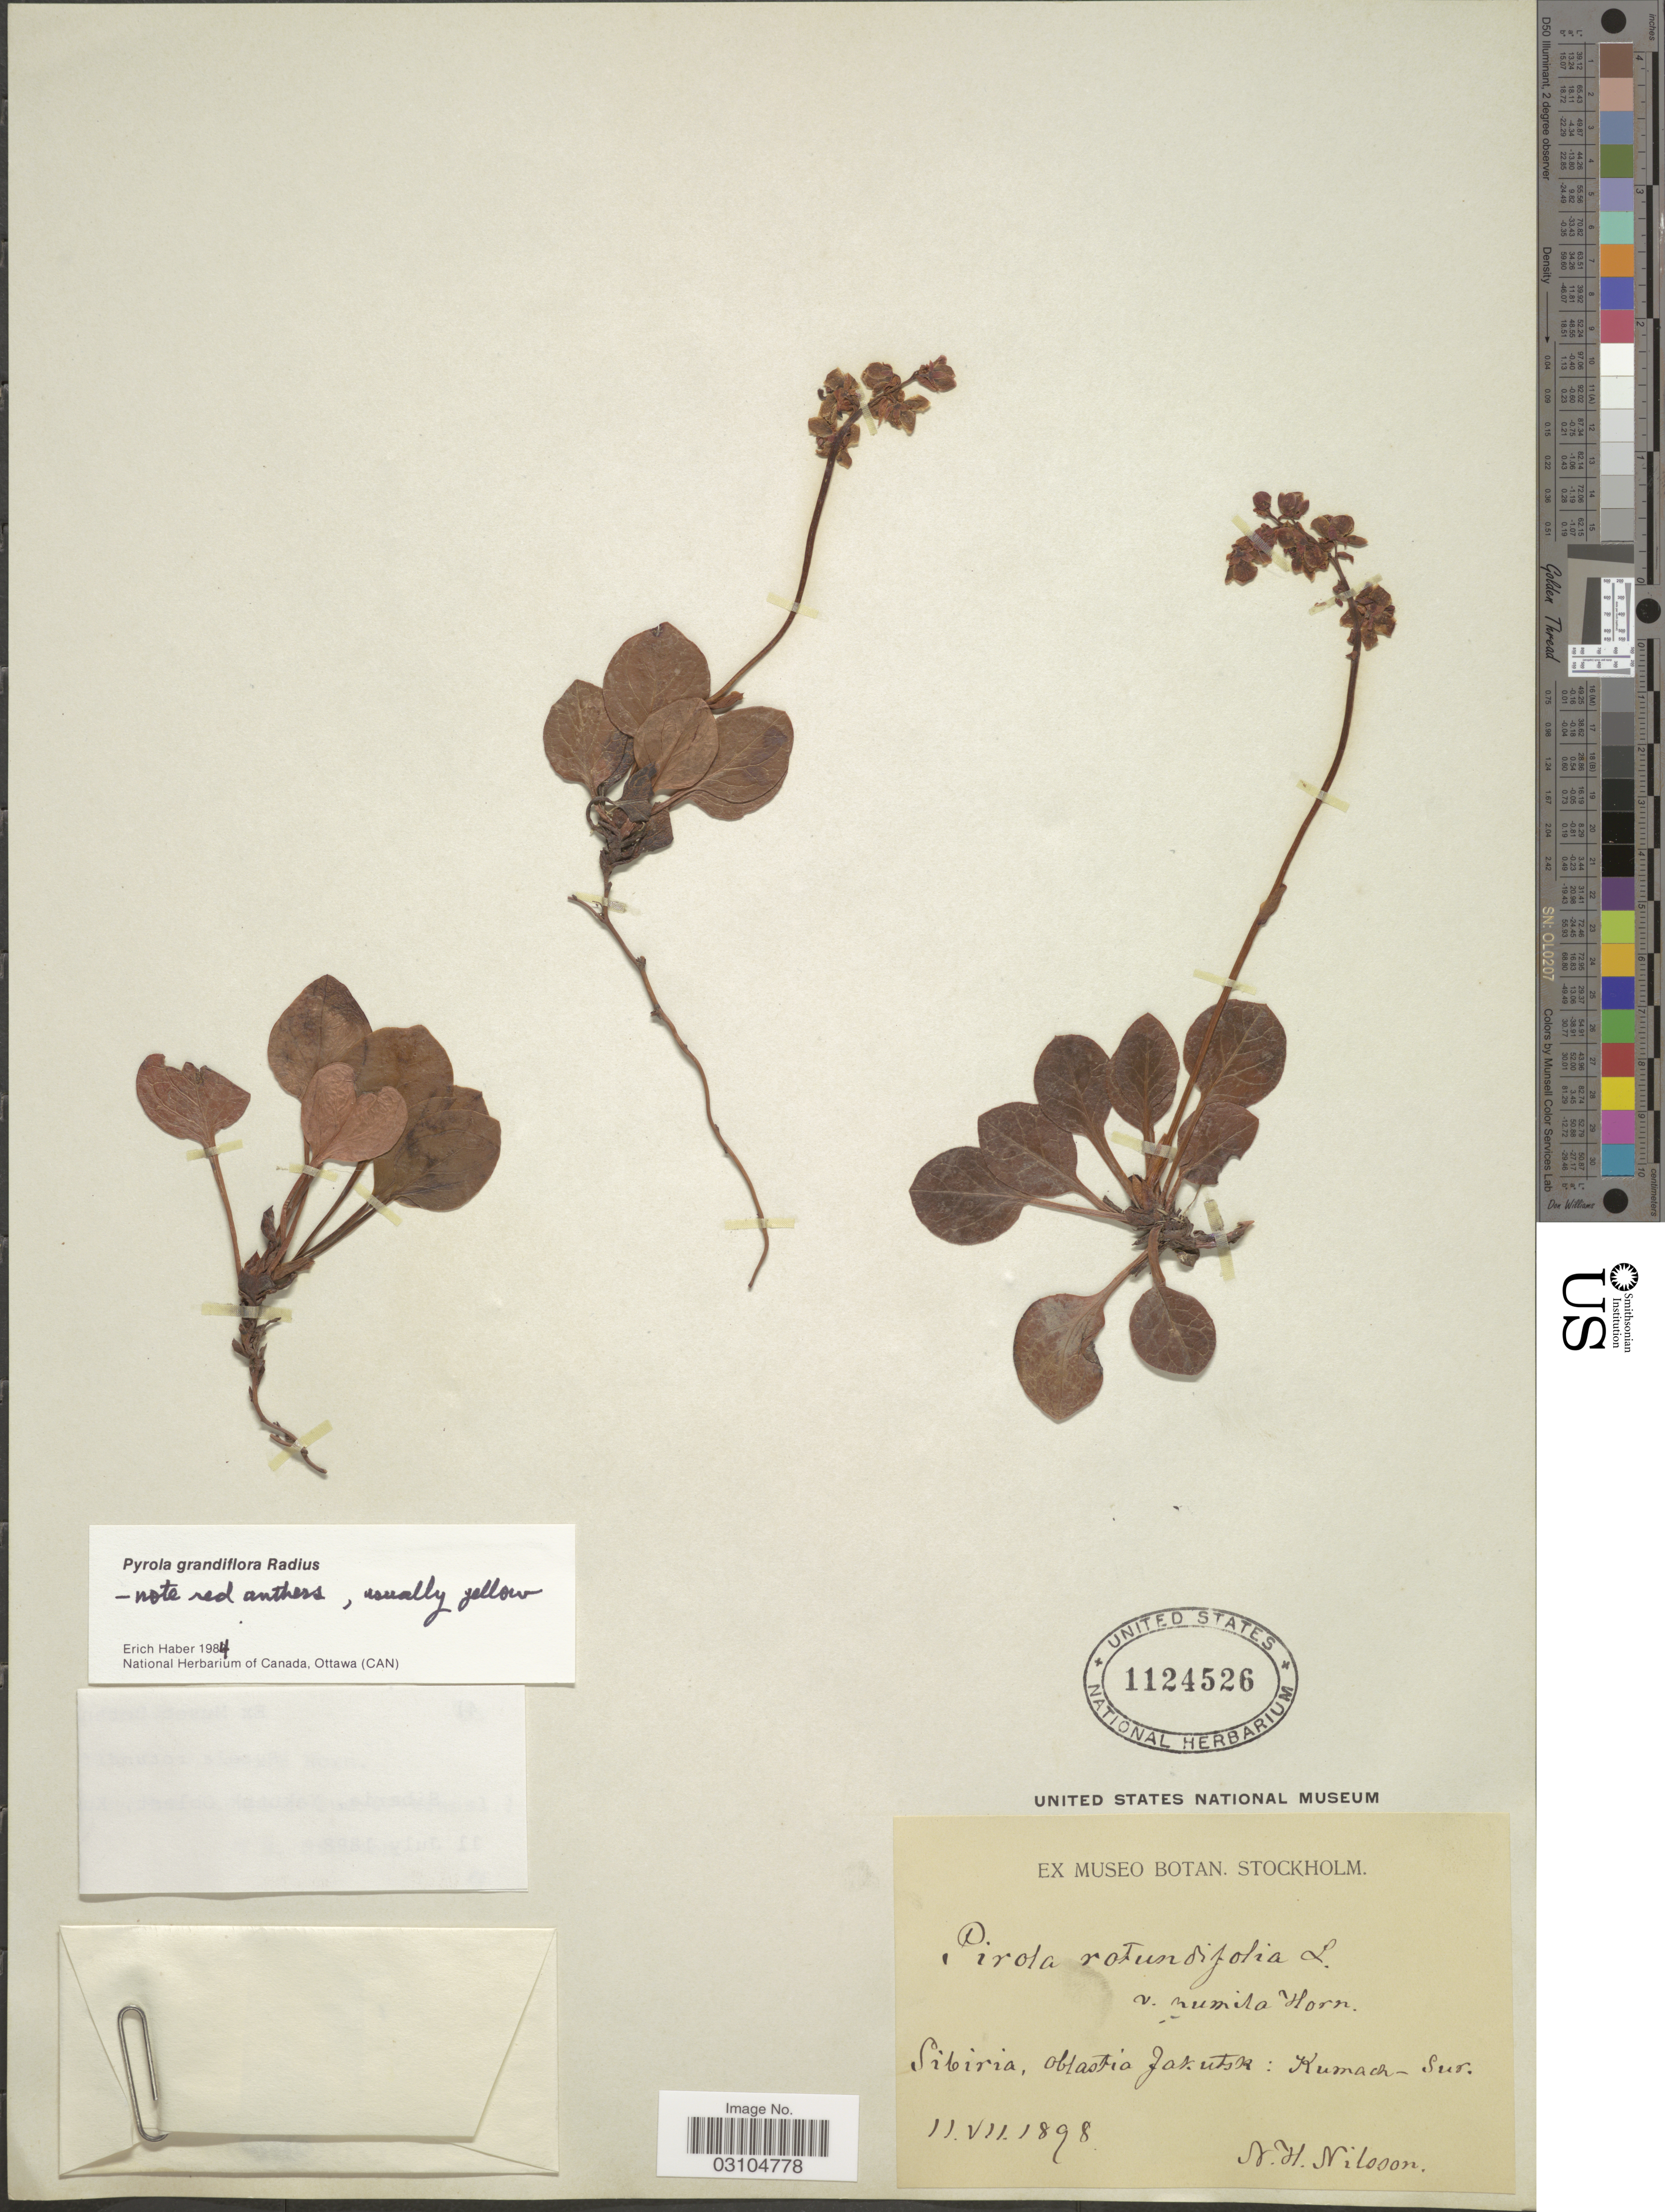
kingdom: Plantae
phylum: Tracheophyta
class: Magnoliopsida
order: Ericales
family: Ericaceae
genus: Pyrola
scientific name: Pyrola grandiflora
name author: Radius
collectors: N. H. Nilsson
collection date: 1898-07-11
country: Russian Federation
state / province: Sakha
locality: Sibiria, oblastia Jakutsk: Kumach-Sur.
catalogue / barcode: US 1124526